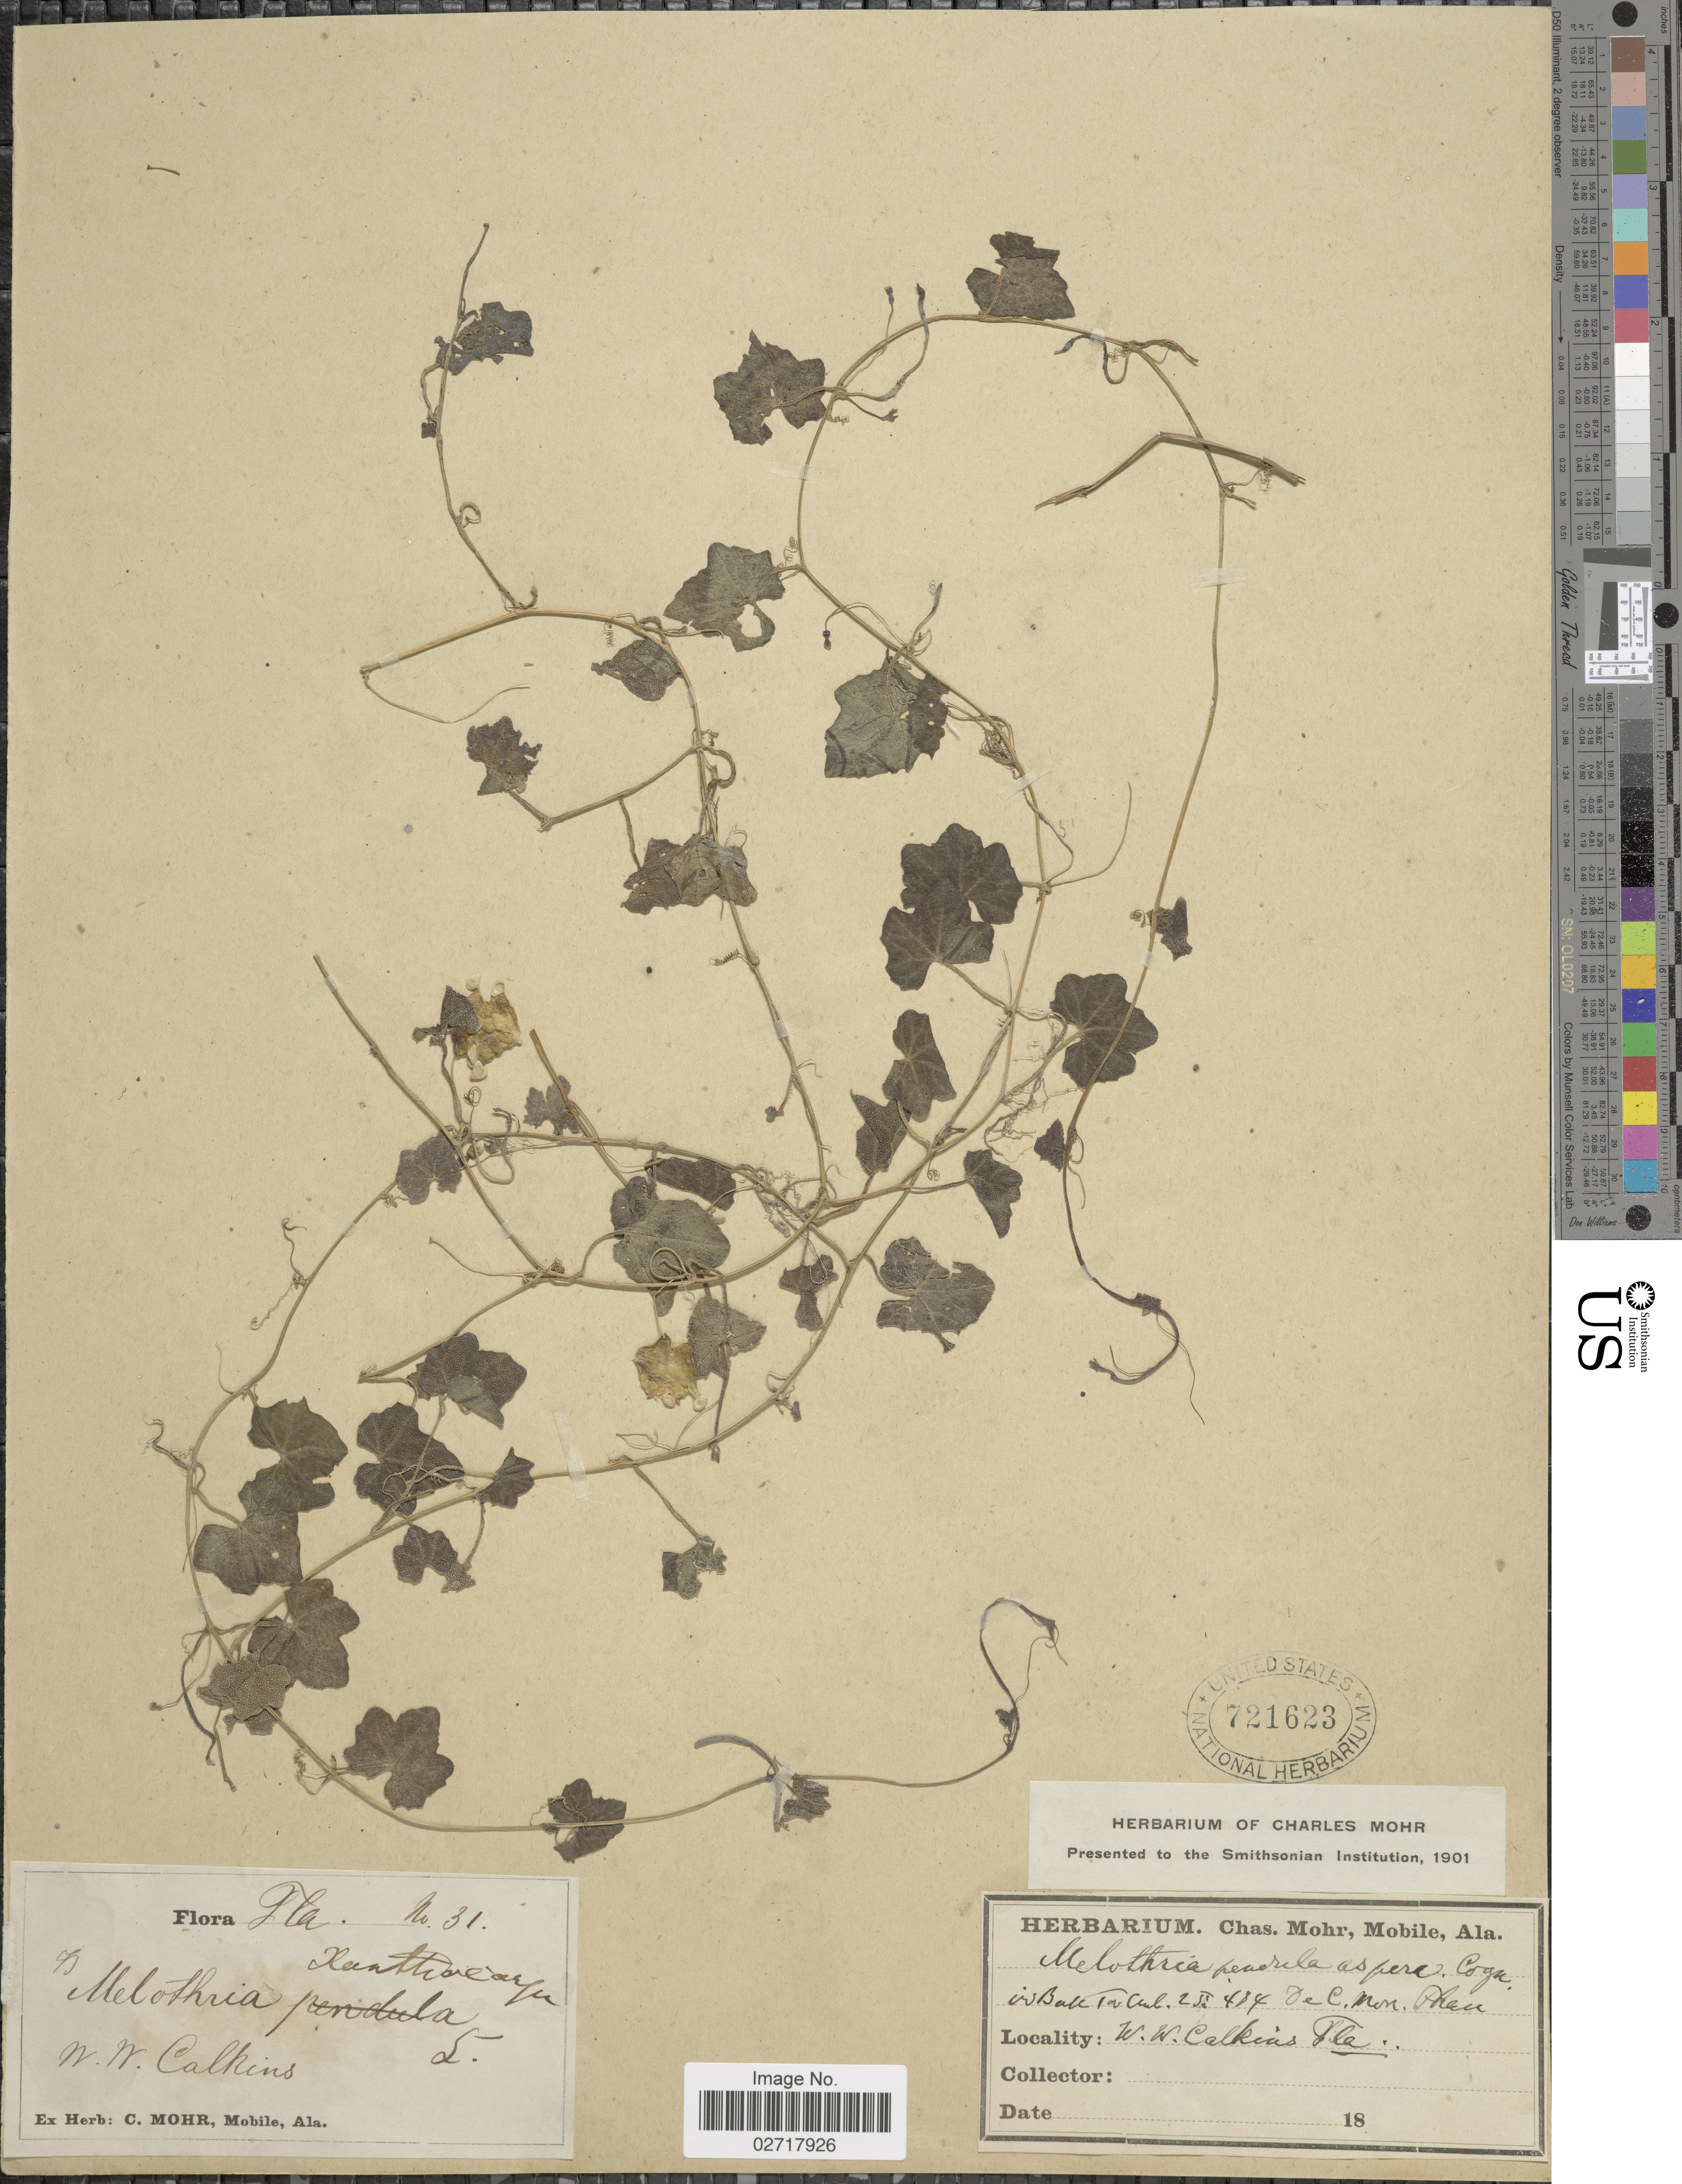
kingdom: Plantae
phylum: Tracheophyta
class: Magnoliopsida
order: Cucurbitales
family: Cucurbitaceae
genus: Melothria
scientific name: Melothria pendula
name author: L.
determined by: Strong, Mark T., (BOT), Smithsonian Institution - National Museum of Natural History (UNITED STATES)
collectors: W. Calkins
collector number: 31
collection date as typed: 18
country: United States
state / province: Florida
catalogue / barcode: US 721623